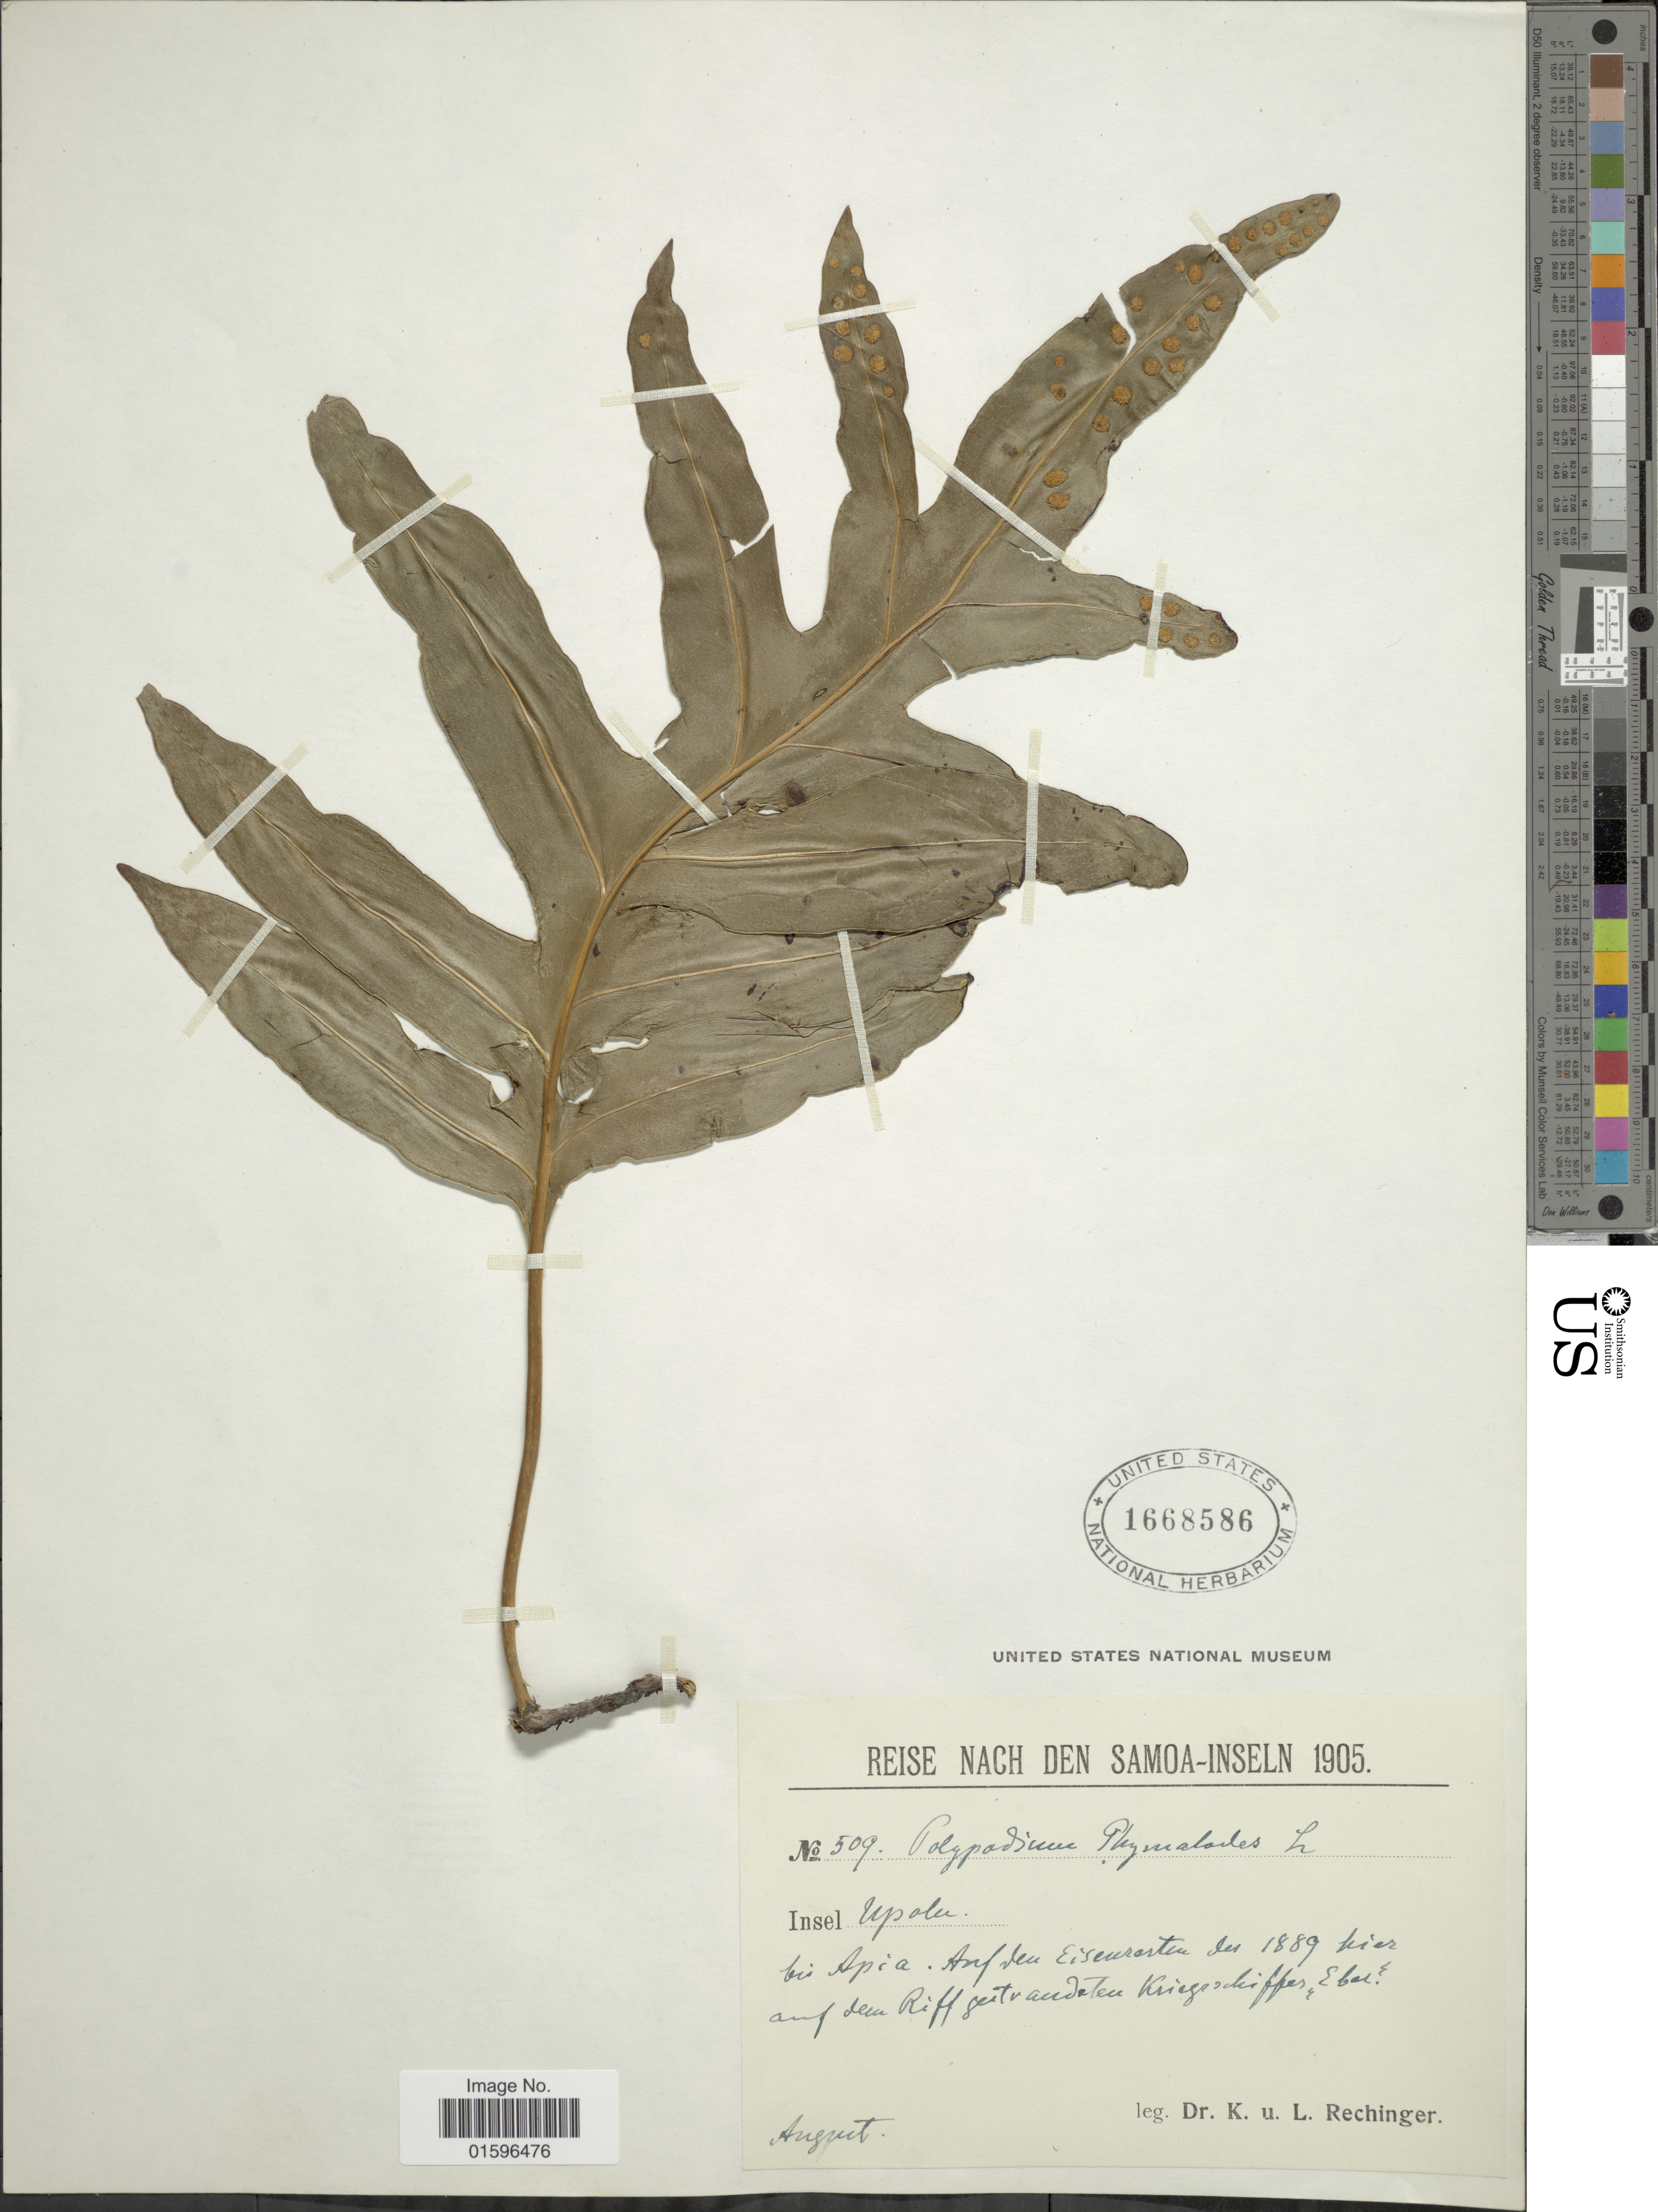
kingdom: Plantae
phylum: Tracheophyta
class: Polypodiopsida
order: Polypodiales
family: Polypodiaceae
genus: Polypodium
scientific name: Polypodium scolopendria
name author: Burm. f.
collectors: K. Rechinger & L. Rechinger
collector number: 509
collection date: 1905-08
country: Samoa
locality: Upolu, bu Apia. Anf den Eiseurosten des 1889 hier auf den Riff geitrandeteu Krigsschiffer, Ebai [interpreted]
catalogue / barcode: US 1668586